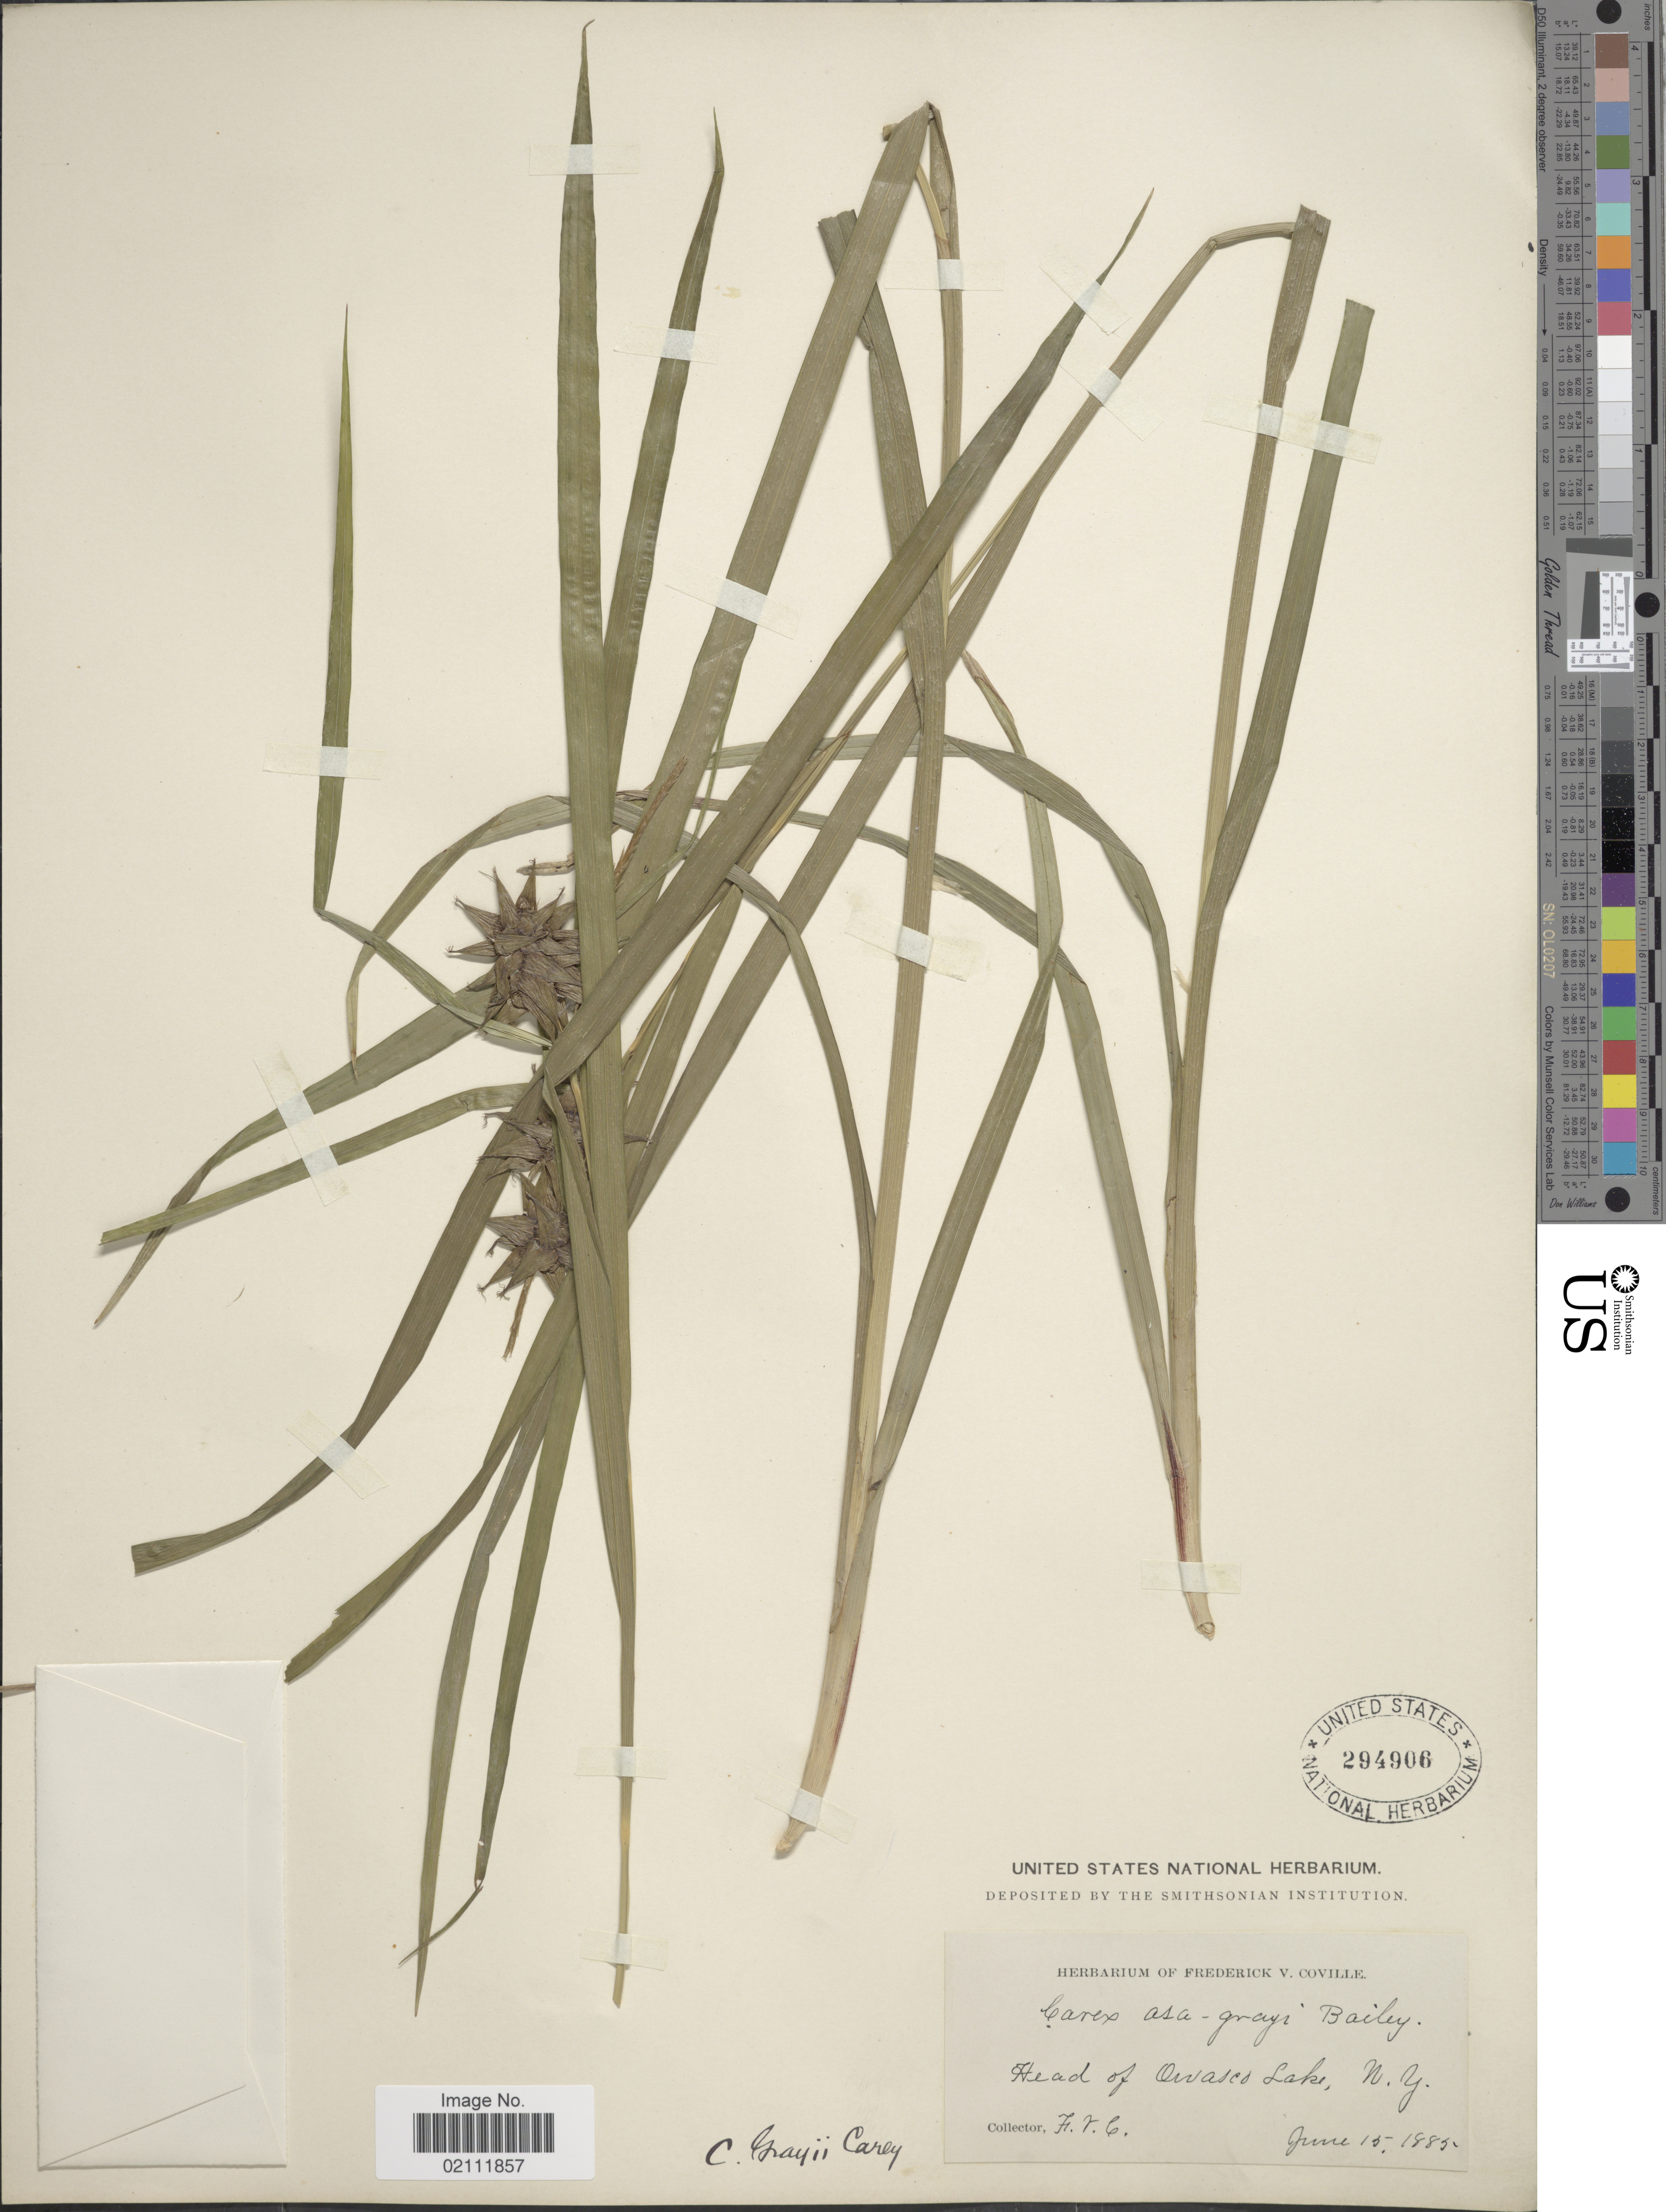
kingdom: Plantae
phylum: Tracheophyta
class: Liliopsida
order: Poales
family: Cyperaceae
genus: Carex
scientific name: Carex grayi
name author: J. Carey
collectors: F. V. Coville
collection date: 1885-06-15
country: United States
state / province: New York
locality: Head of Owasco Lake, N. Y.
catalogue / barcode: US 294906